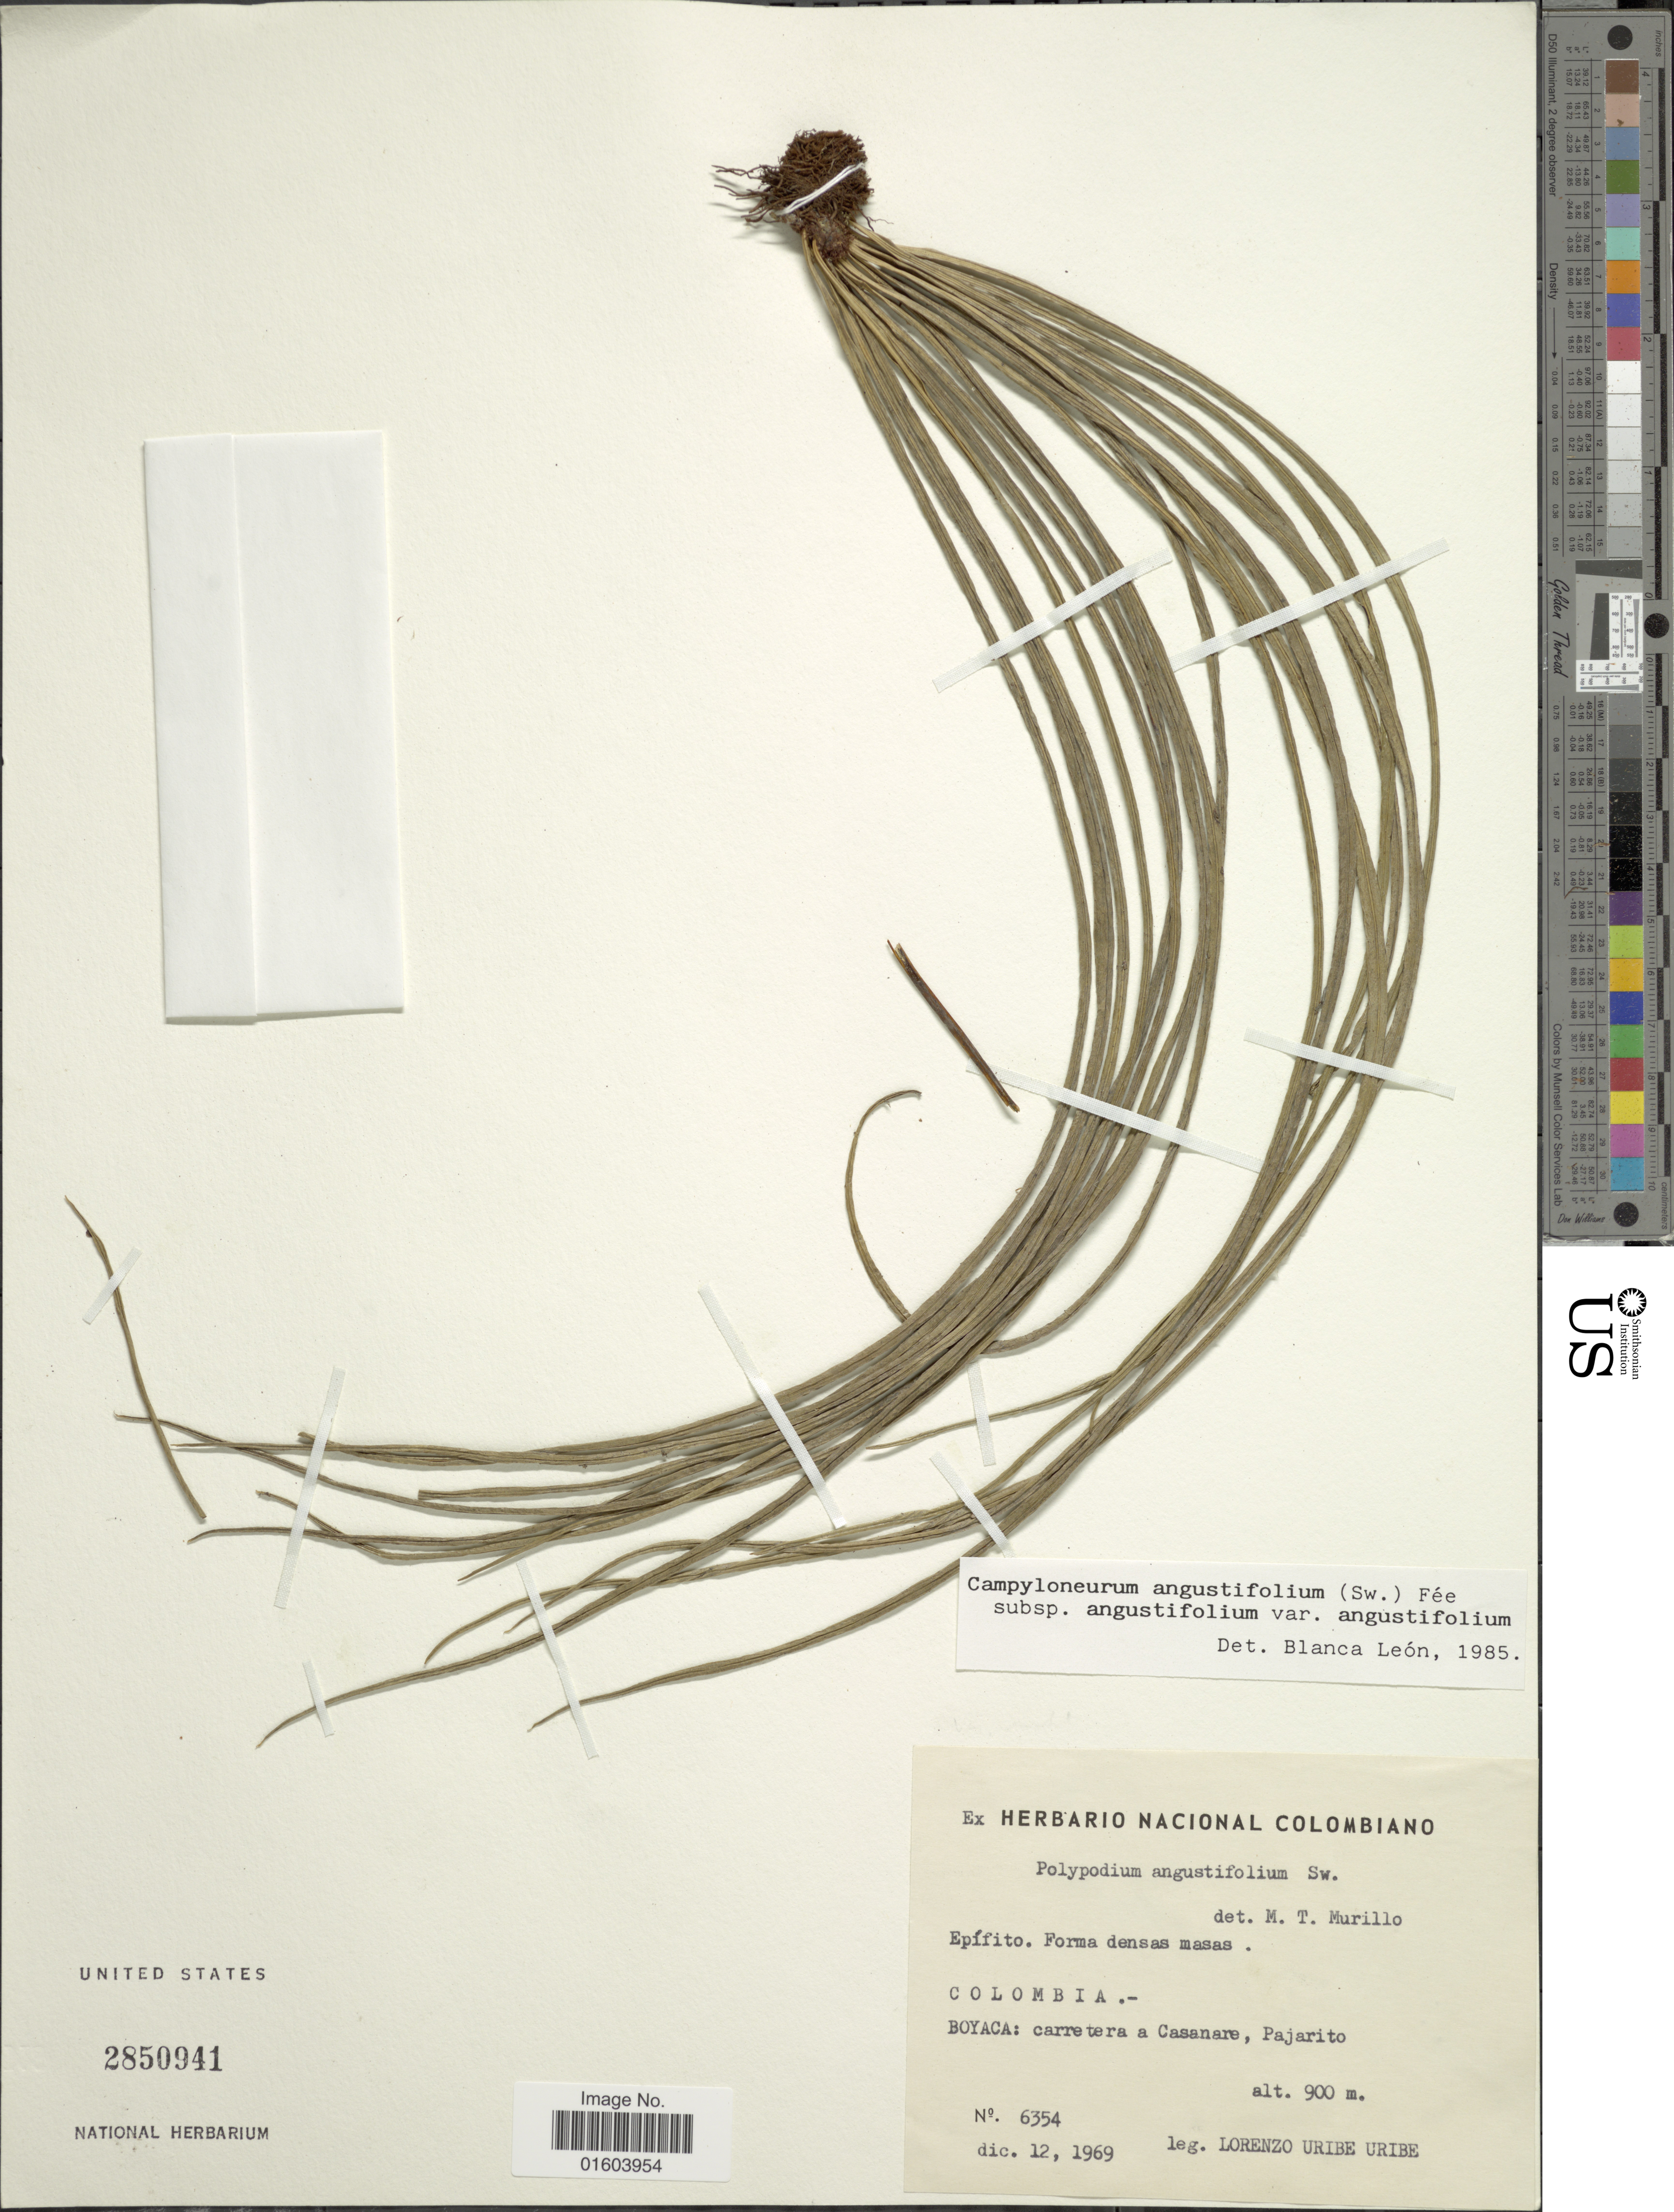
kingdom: Plantae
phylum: Tracheophyta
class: Polypodiopsida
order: Polypodiales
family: Polypodiaceae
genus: Campyloneurum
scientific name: Campyloneurum angustifolium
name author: (Sw.) Fée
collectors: L. Uribe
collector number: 6354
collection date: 1969-12-12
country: Colombia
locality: Colombia, Boyaca: carretera a Casanare, Pajarito.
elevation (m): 900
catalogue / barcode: US 2850941